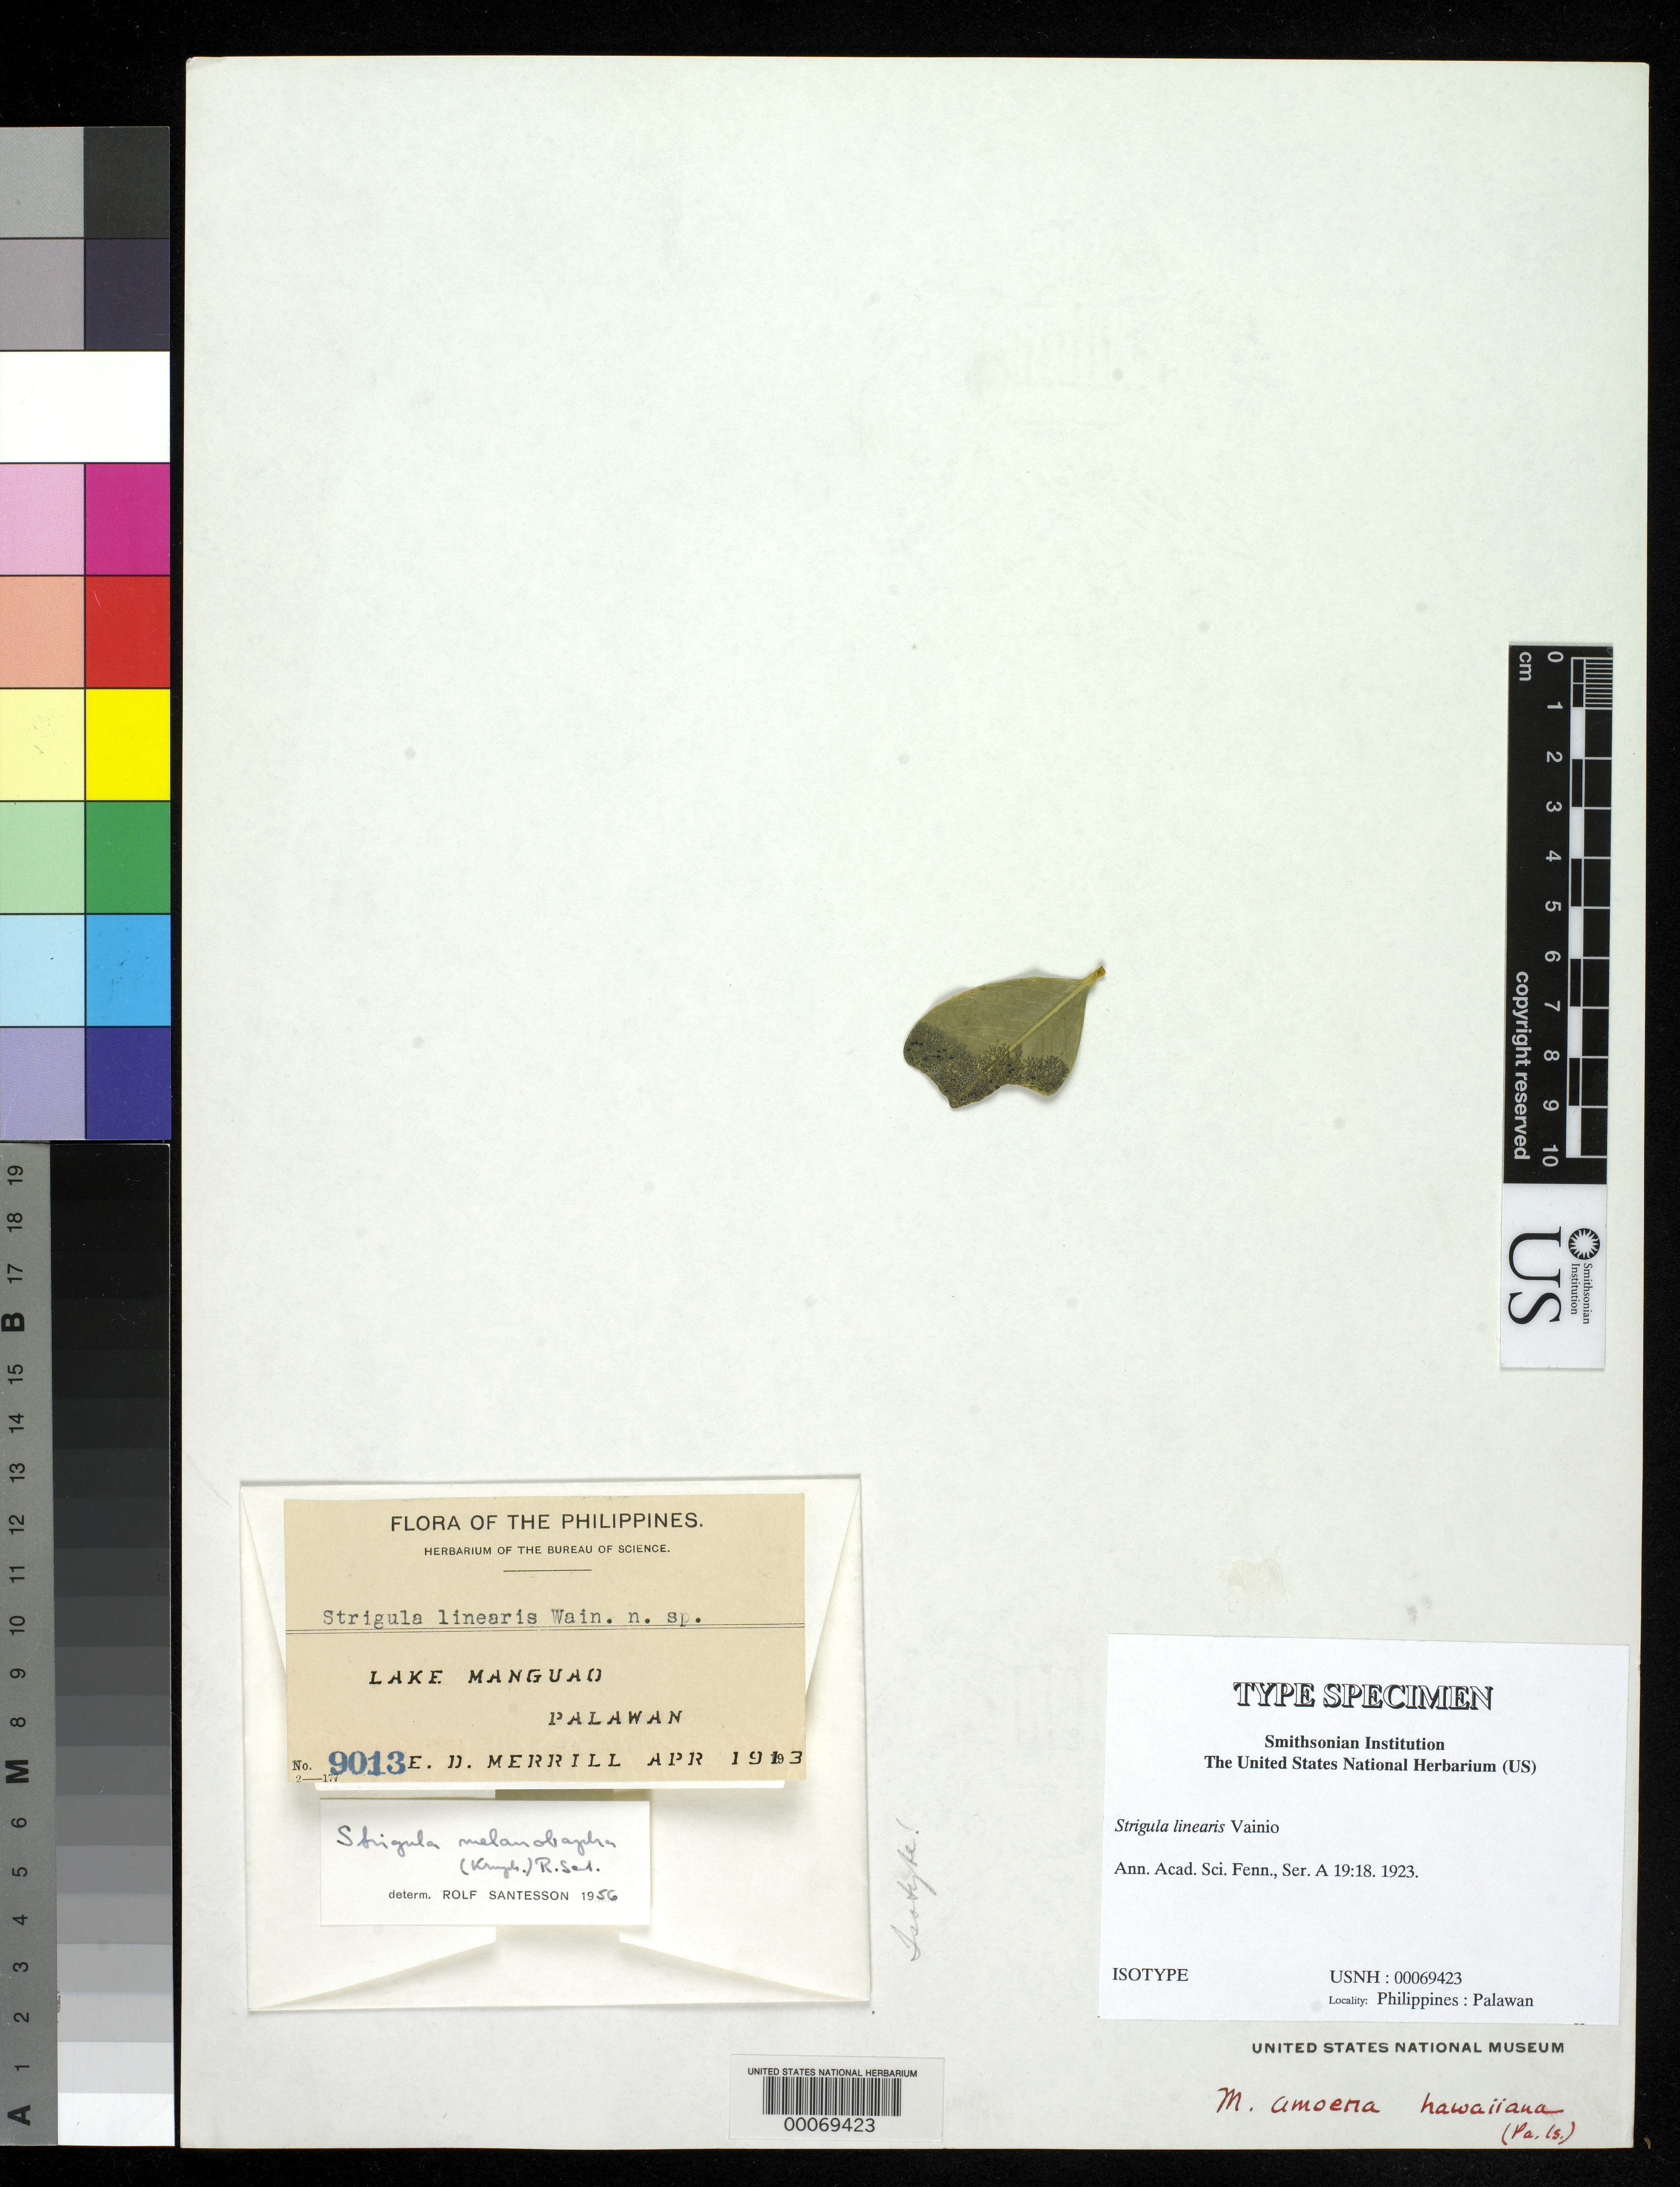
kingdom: Fungi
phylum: Ascomycota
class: Dothideomycetes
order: Strigulales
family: Strigulaceae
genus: Strigula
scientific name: Strigula linearis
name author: Vain.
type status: Isotype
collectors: E. D. Merrill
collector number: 9013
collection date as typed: Apr 1913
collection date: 1913-04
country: Philippines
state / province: Mimaropa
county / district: Palawan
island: Palawan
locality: Lake Manguao.